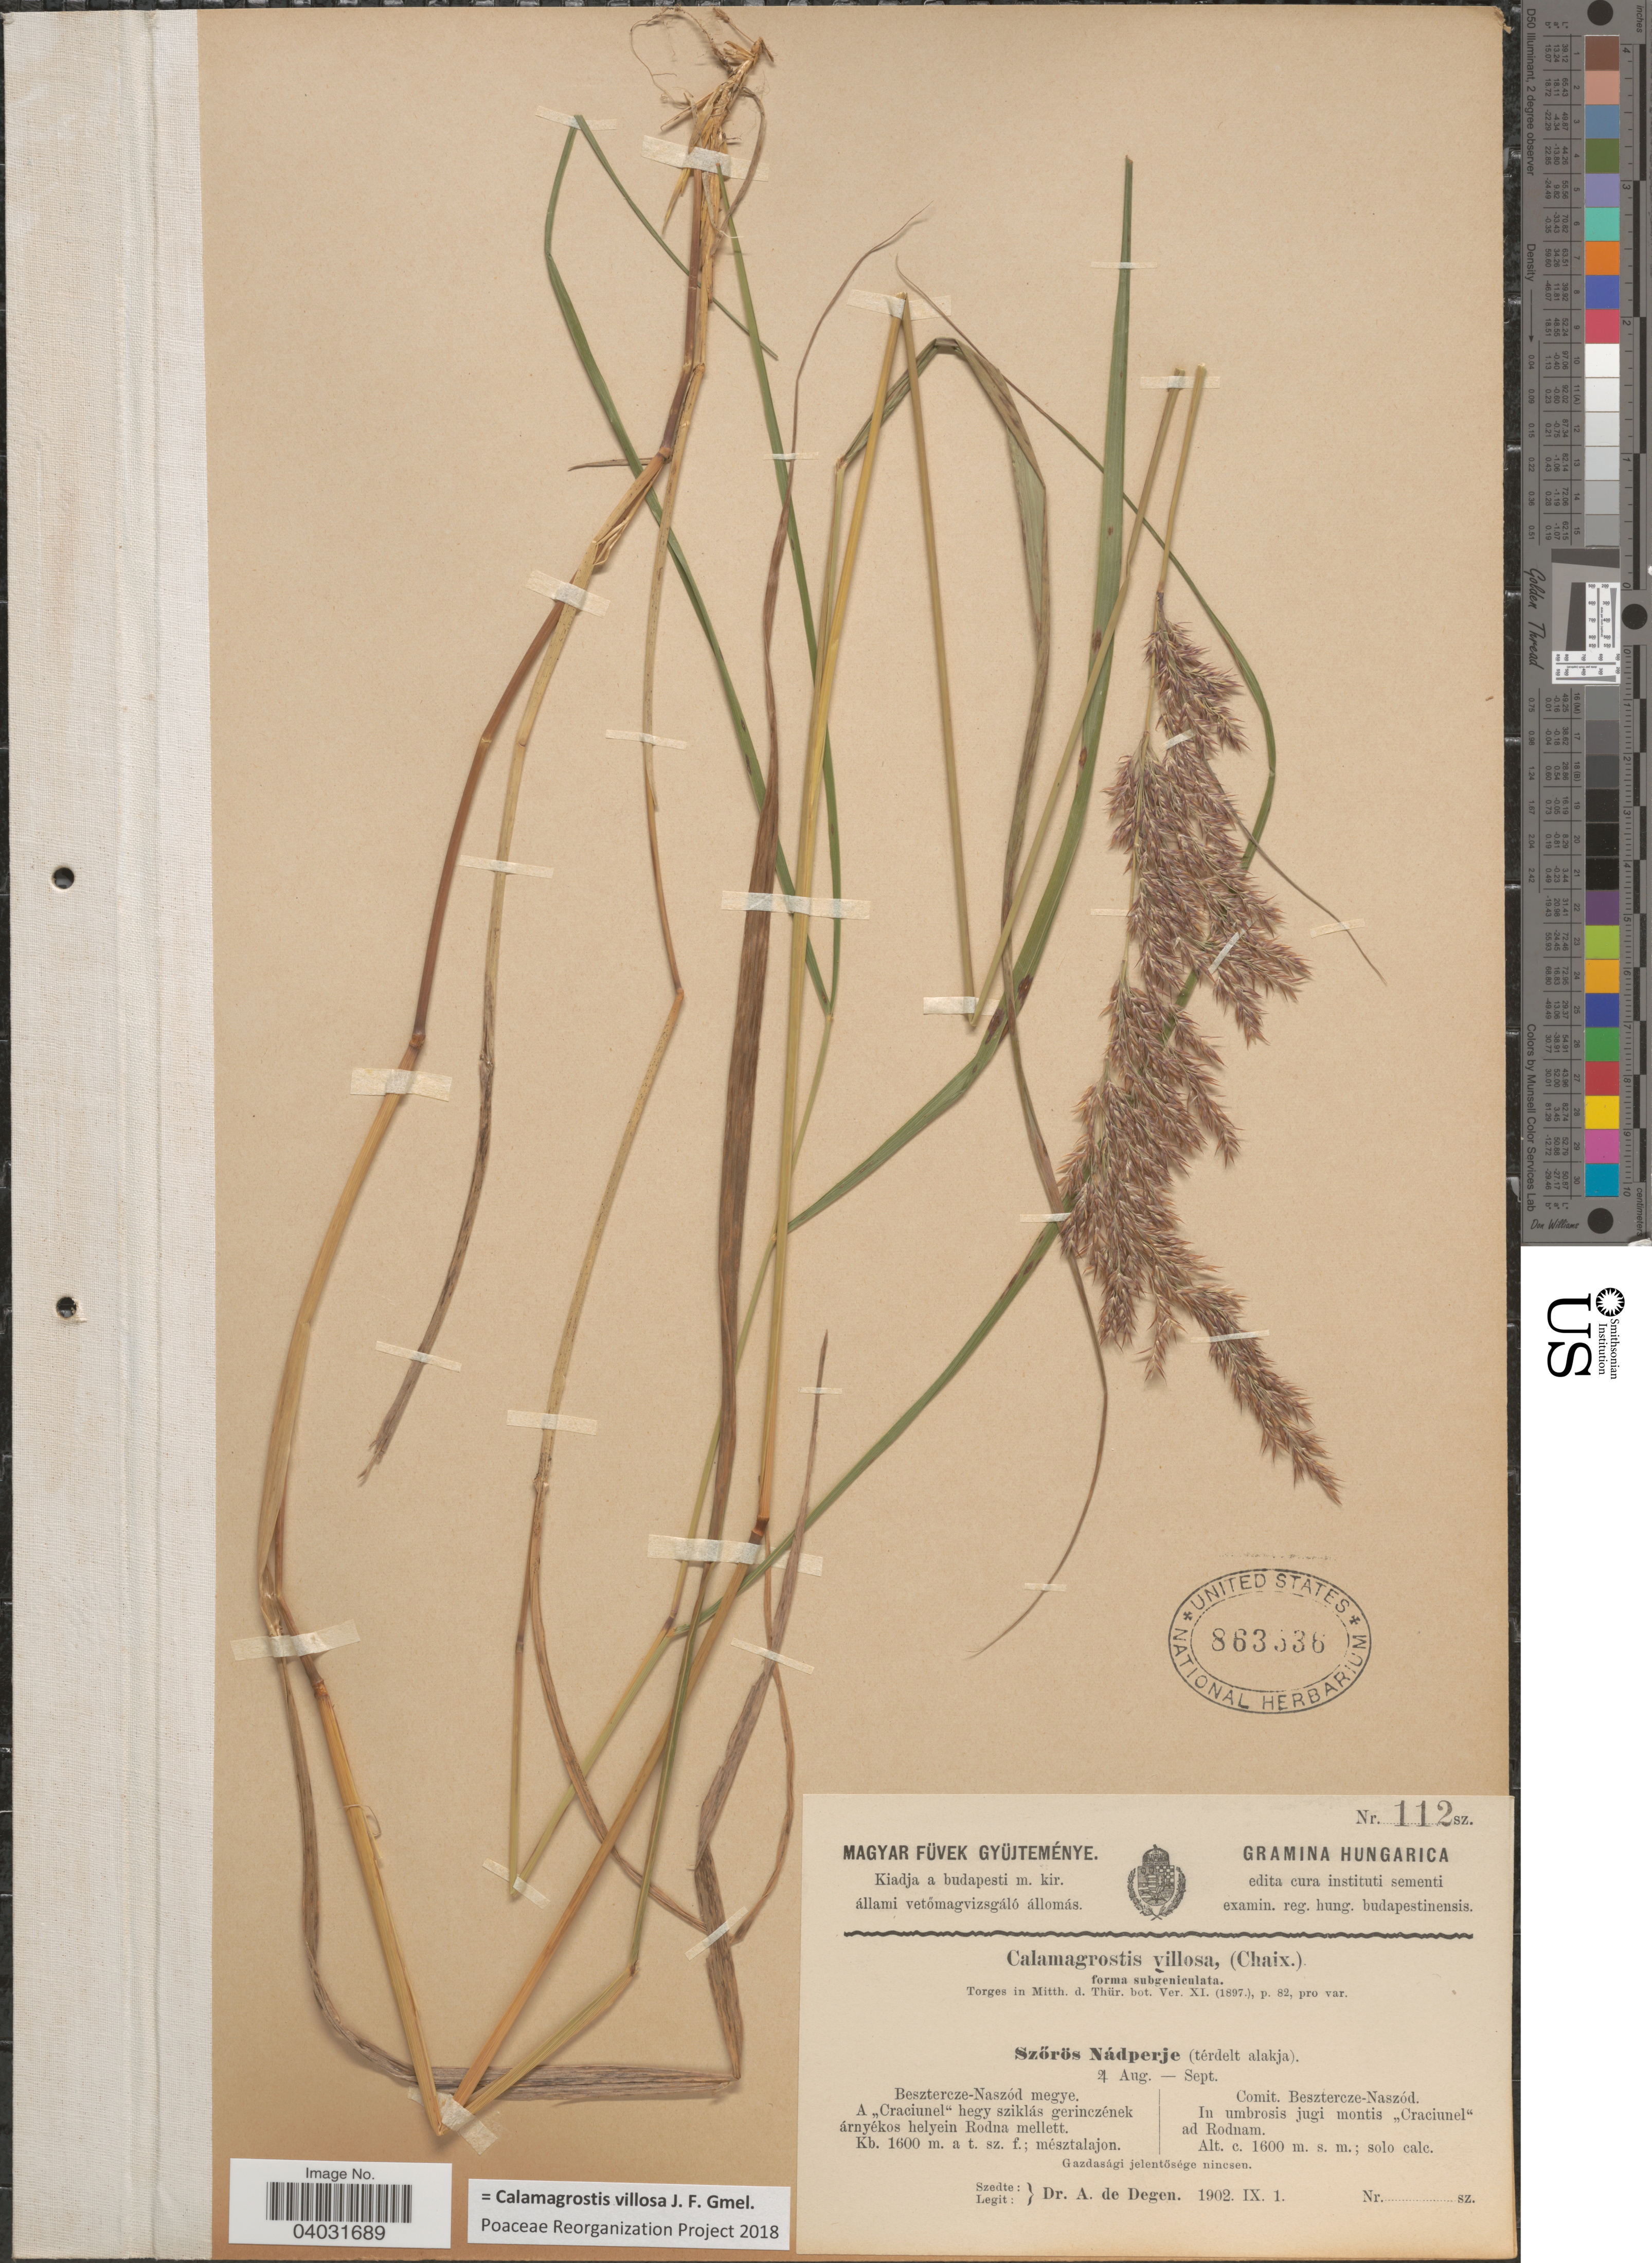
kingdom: Plantae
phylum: Tracheophyta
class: Liliopsida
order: Poales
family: Poaceae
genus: Calamagrostis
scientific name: Calamagrostis villosa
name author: J.F. Gmel.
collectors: A. Degen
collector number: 112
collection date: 1902-09-01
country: Hungary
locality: Comit. Besztercze-Naszód. In umbrosis jugi montis "Craciunel" ad Rodnam.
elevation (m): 1600